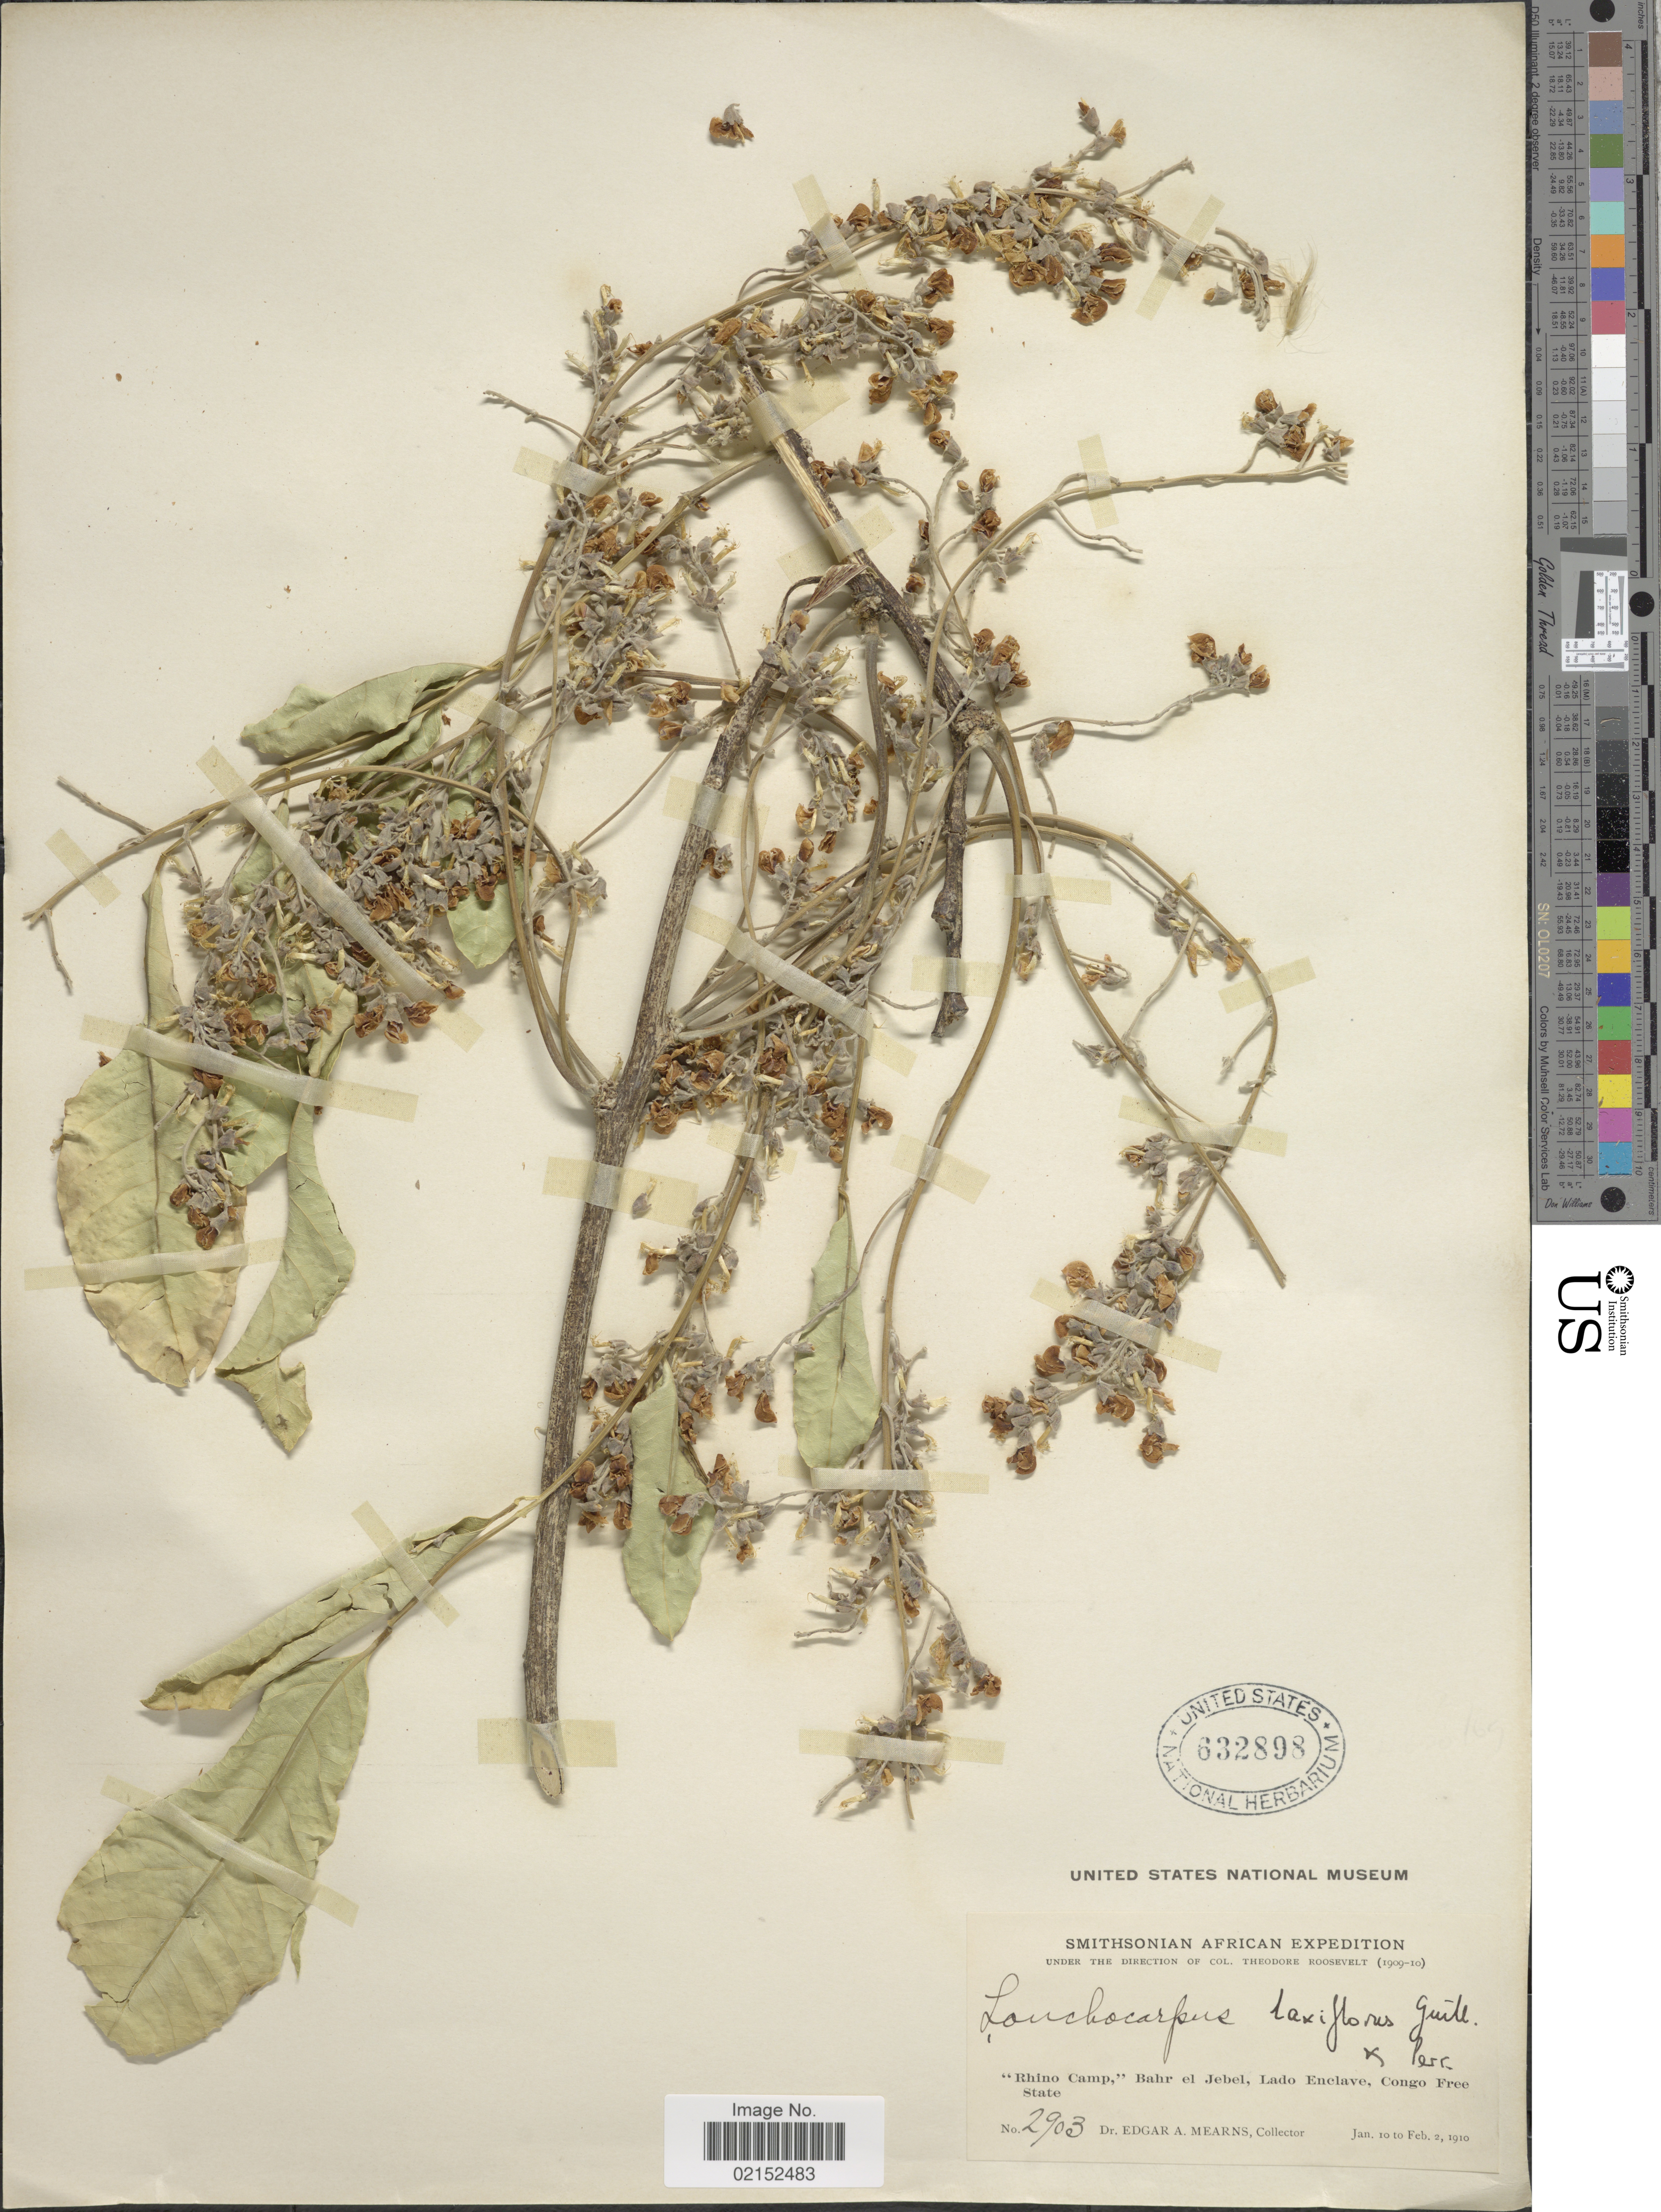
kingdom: Plantae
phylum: Tracheophyta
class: Magnoliopsida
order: Fabales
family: Fabaceae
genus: Lonchocarpus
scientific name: Lonchocarpus laxiflorus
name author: Guill. & Perr.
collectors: E. A. Mearns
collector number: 2903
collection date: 1910-01-10/1910-02-02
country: Congo, Democratic Republic of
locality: Rhino Camp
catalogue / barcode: US 632898